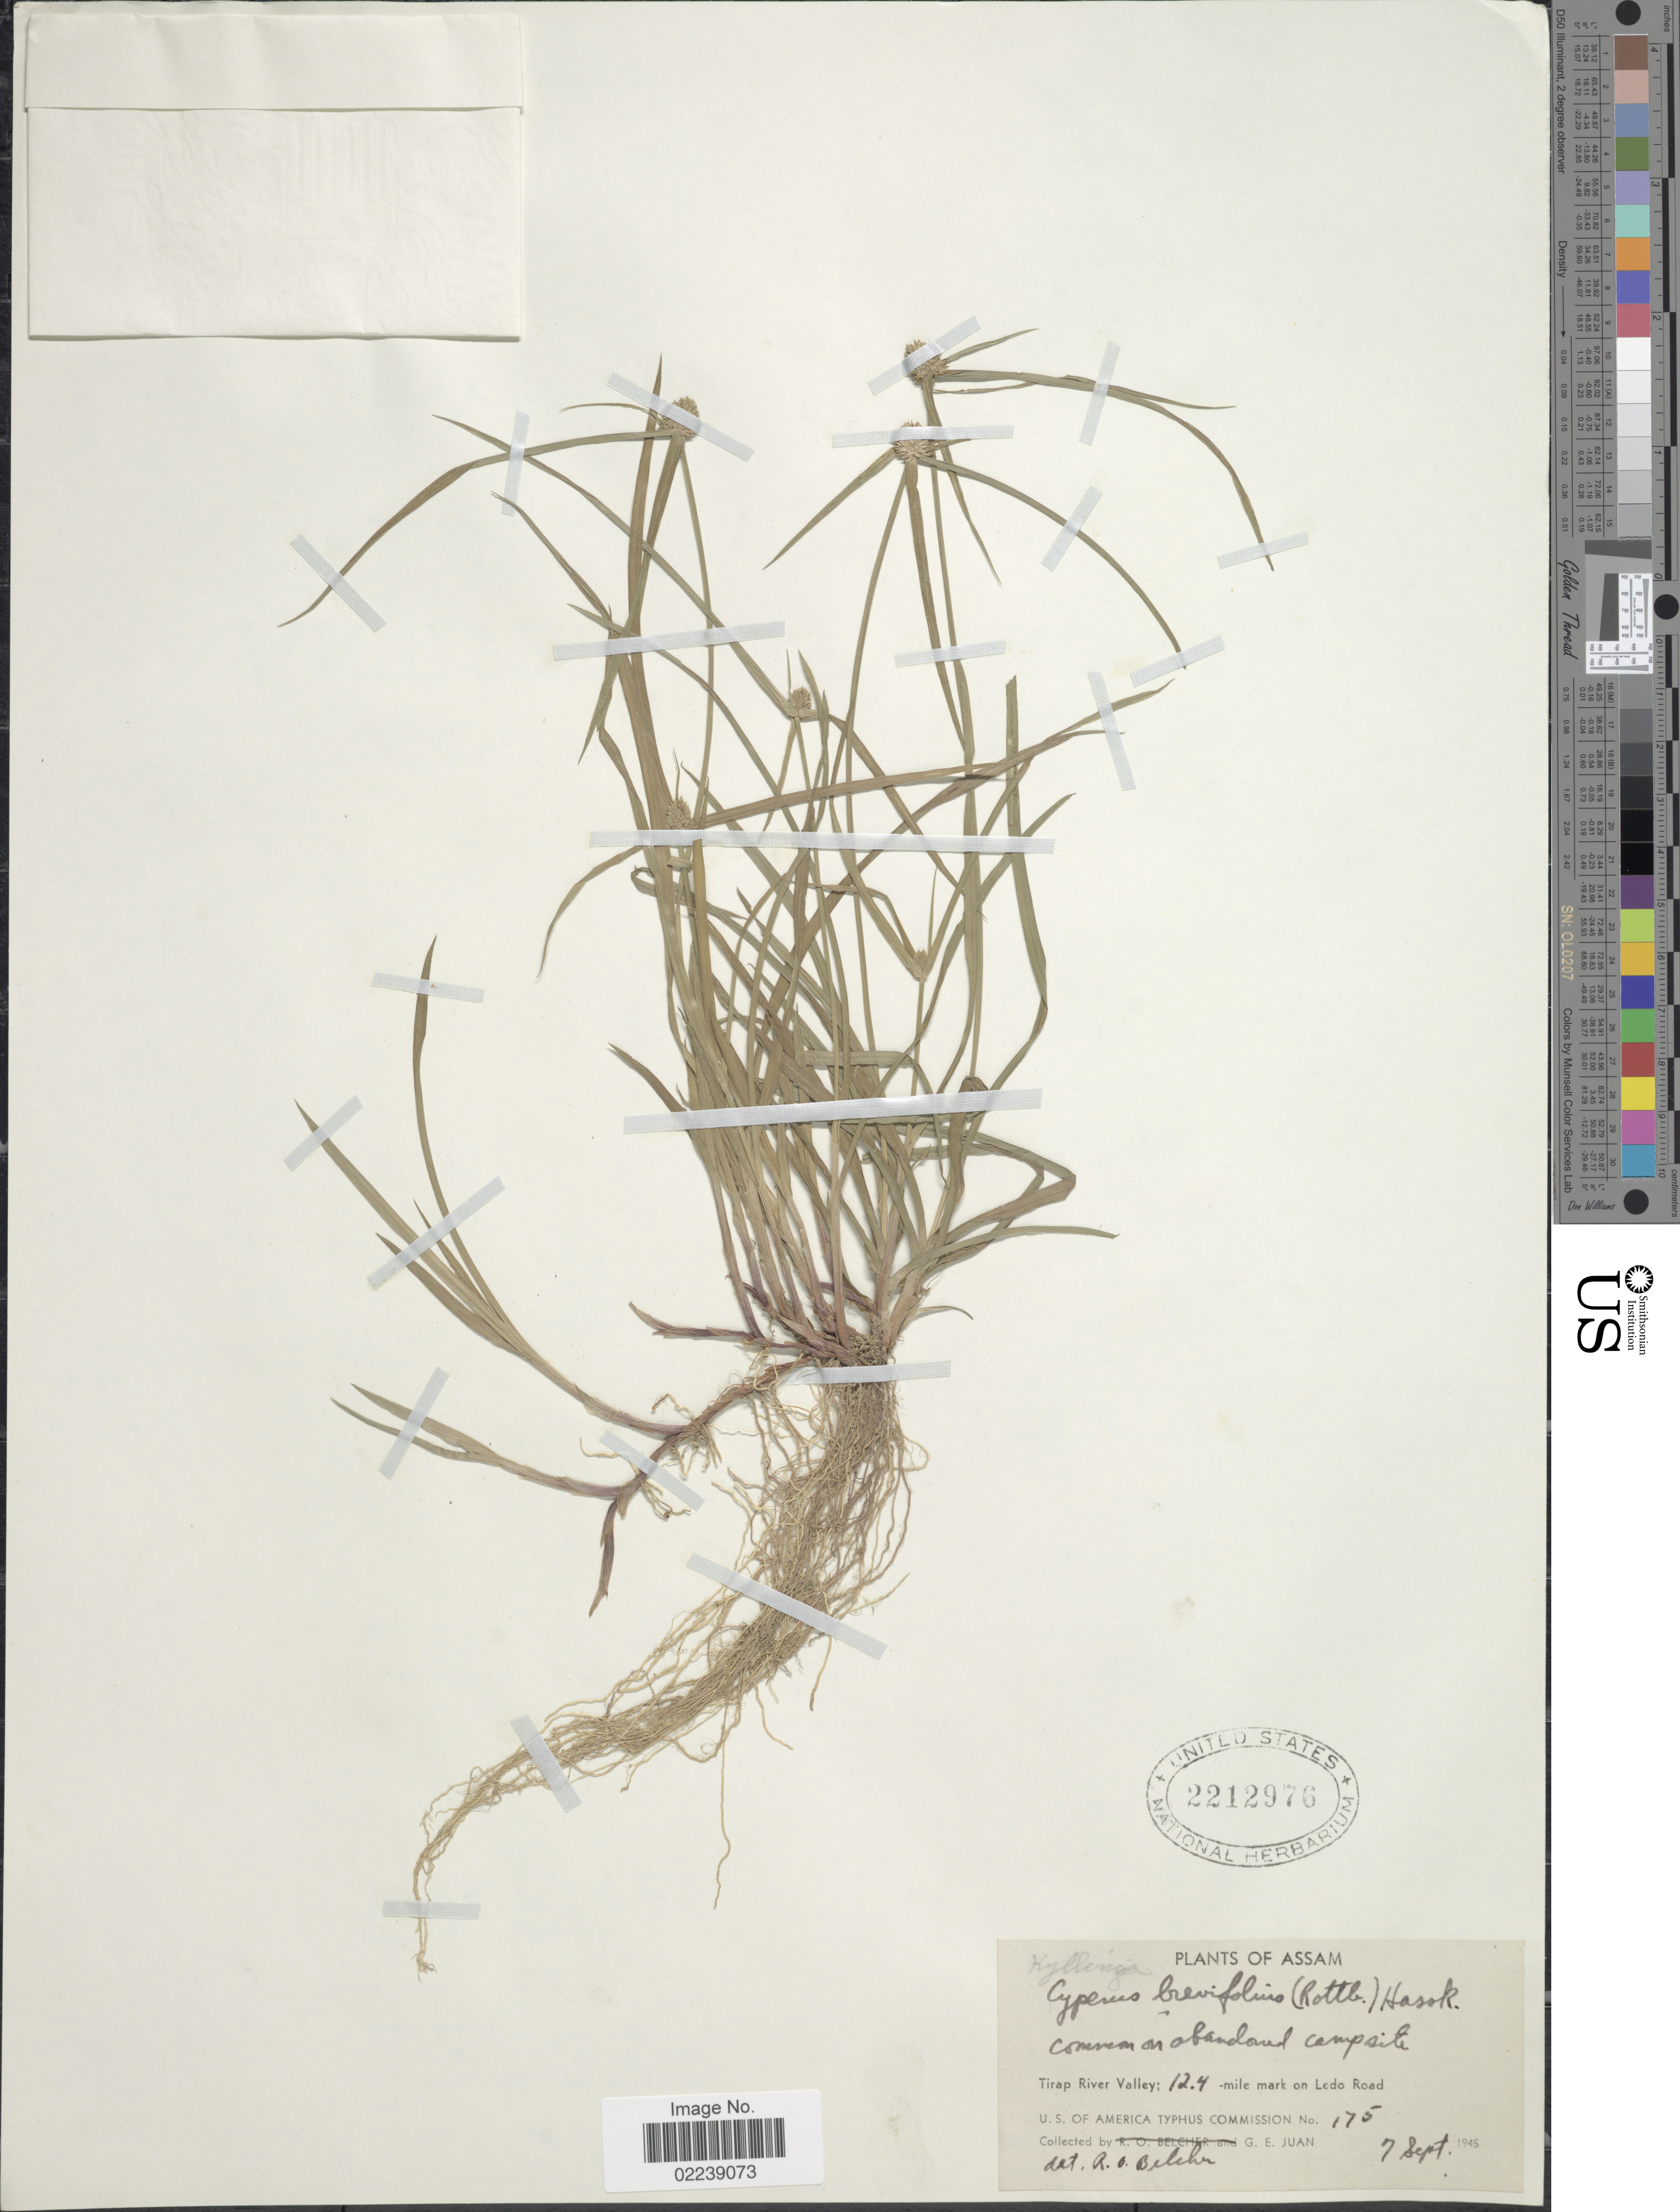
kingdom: Plantae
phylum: Tracheophyta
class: Liliopsida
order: Poales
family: Cyperaceae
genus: Cyperus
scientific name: Cyperus brevifolius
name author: (Rottb.) Hassk.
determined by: Strong, M. T., (US), Smithsonian Institution - National Museum of Natural History (UNITED STATES)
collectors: G. Juan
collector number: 175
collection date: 1945-09-07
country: India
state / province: Assam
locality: Tirap River Valley, 12.4 mile mark on Ledo Road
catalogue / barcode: US 2212976